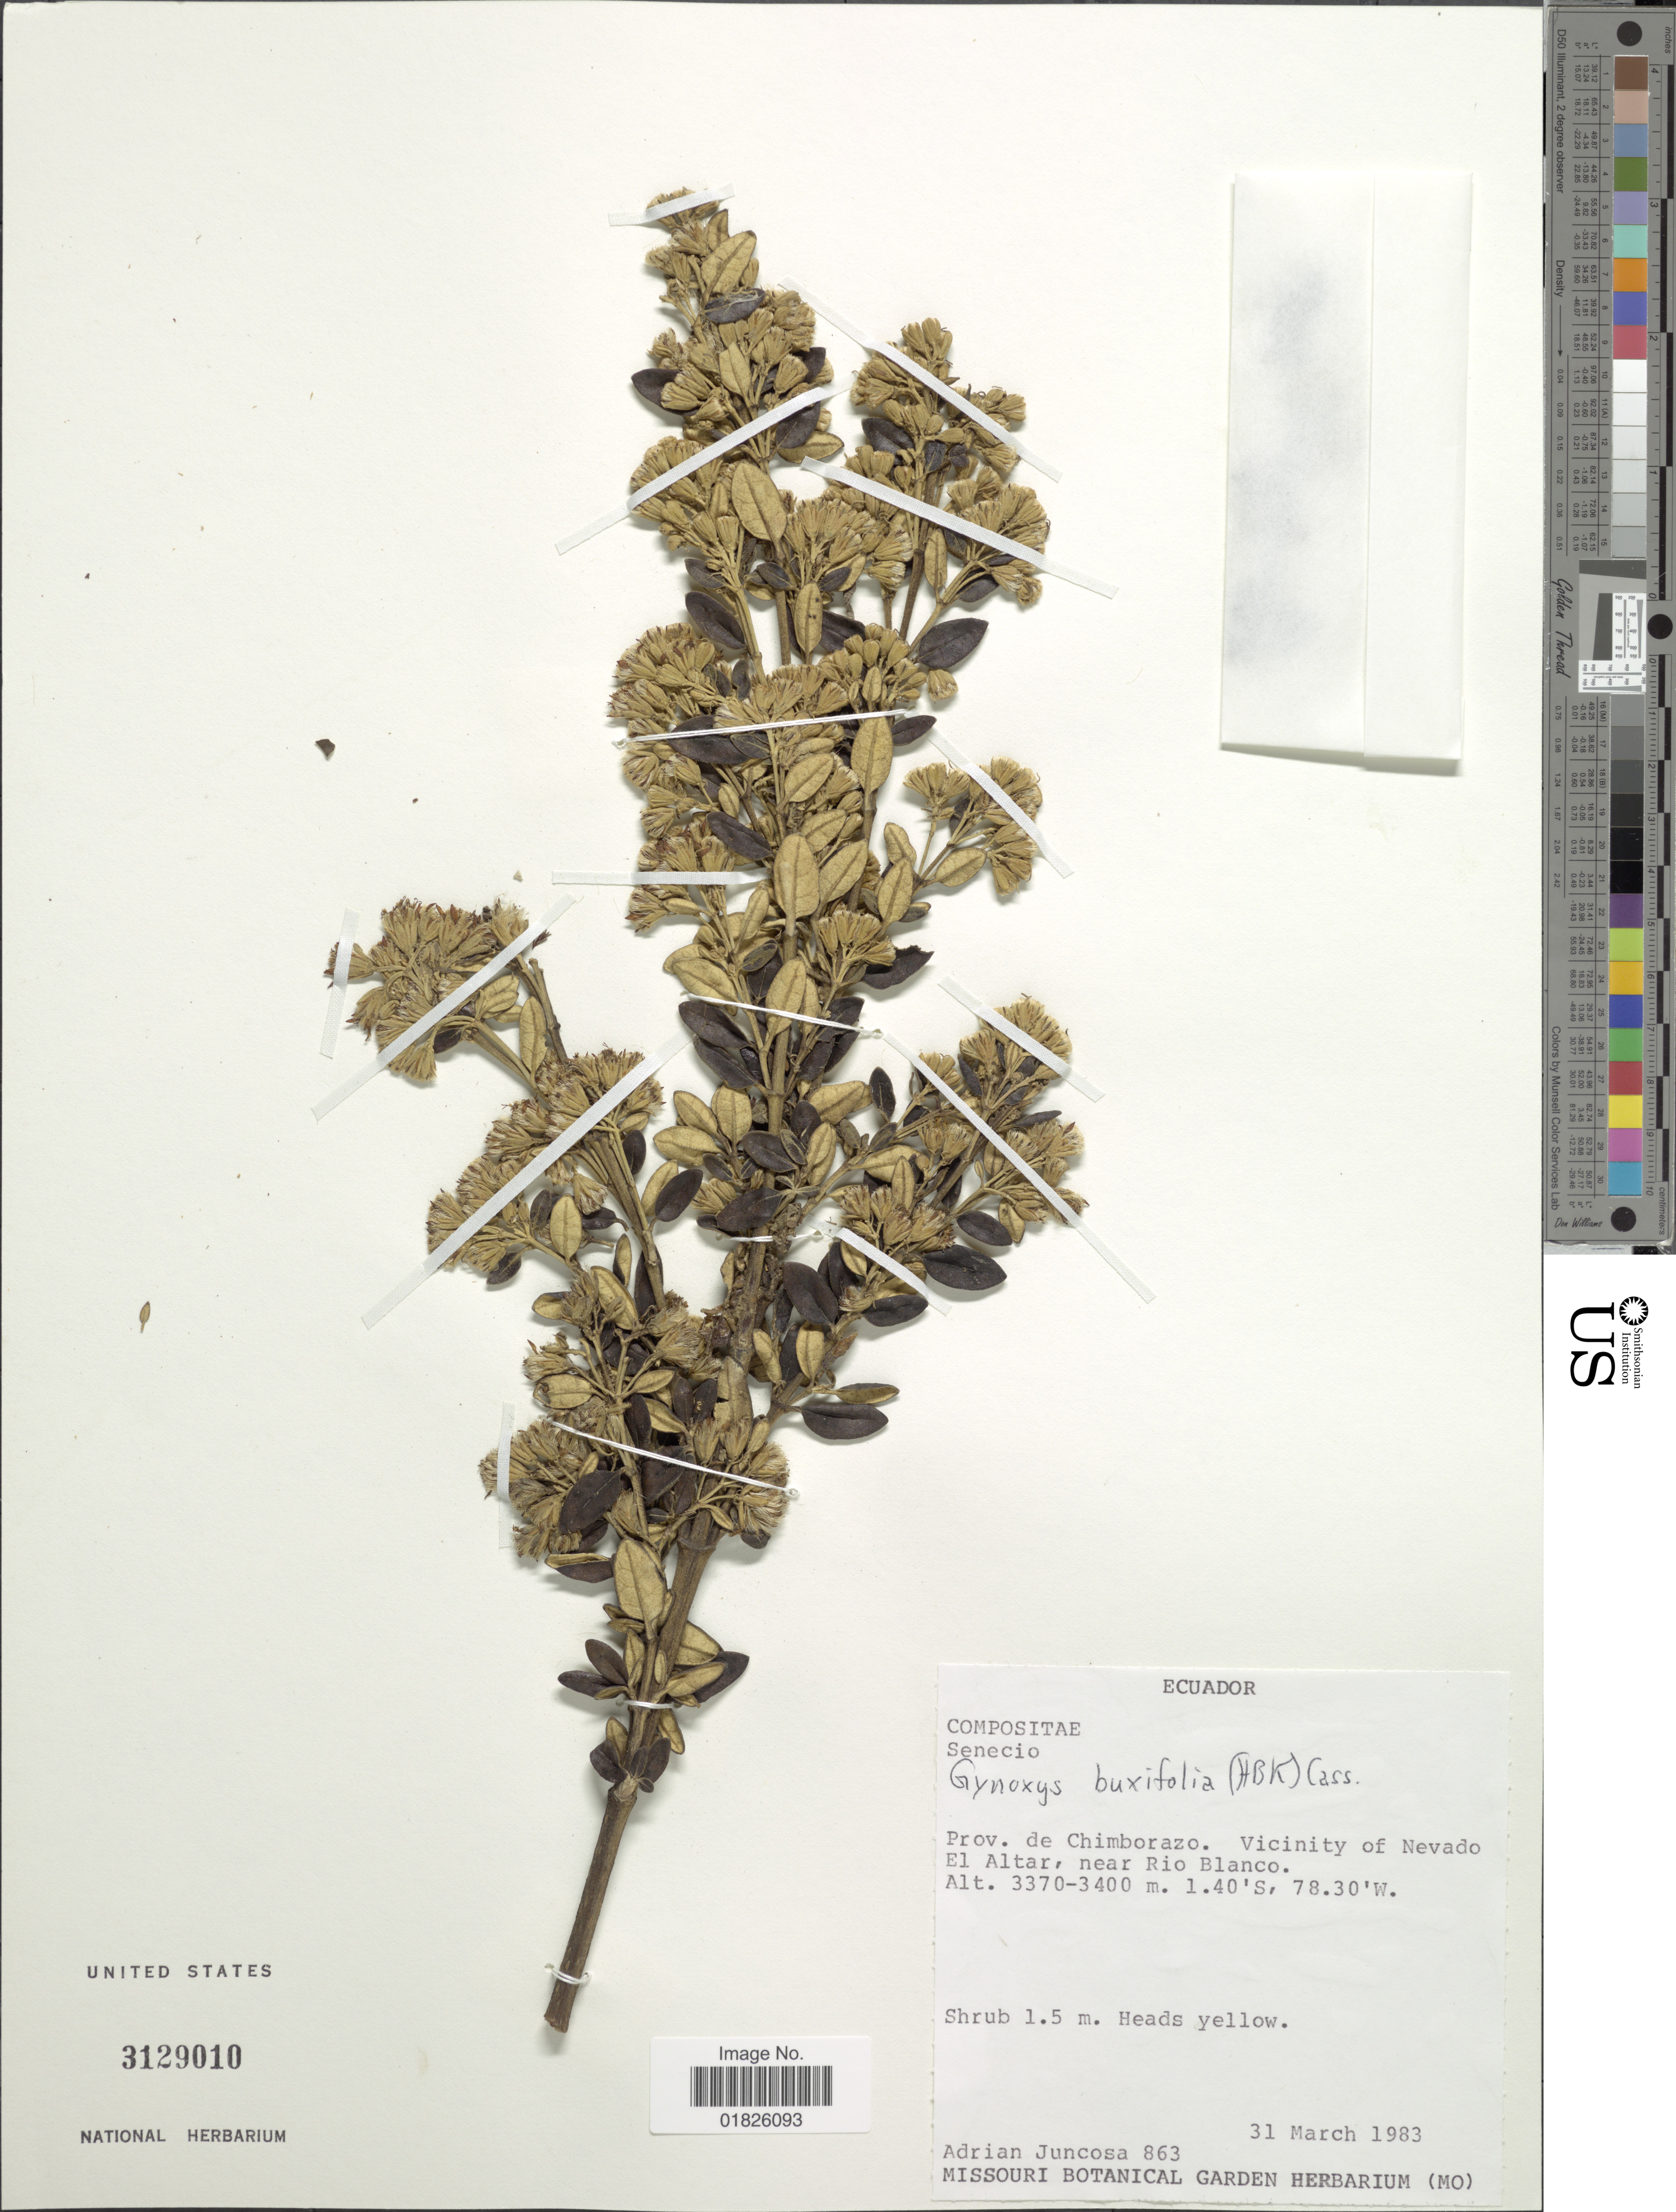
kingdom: Plantae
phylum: Tracheophyta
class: Magnoliopsida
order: Asterales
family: Asteraceae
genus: Gynoxys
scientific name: Gynoxys buxifolia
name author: (Kunth) Cass.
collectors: A. Juncosa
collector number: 863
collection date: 1983-03-31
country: Ecuador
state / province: Chimborazo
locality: Vicinity of Nevado El Altar, near Rio Blanco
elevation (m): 3370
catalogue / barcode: US 3129010